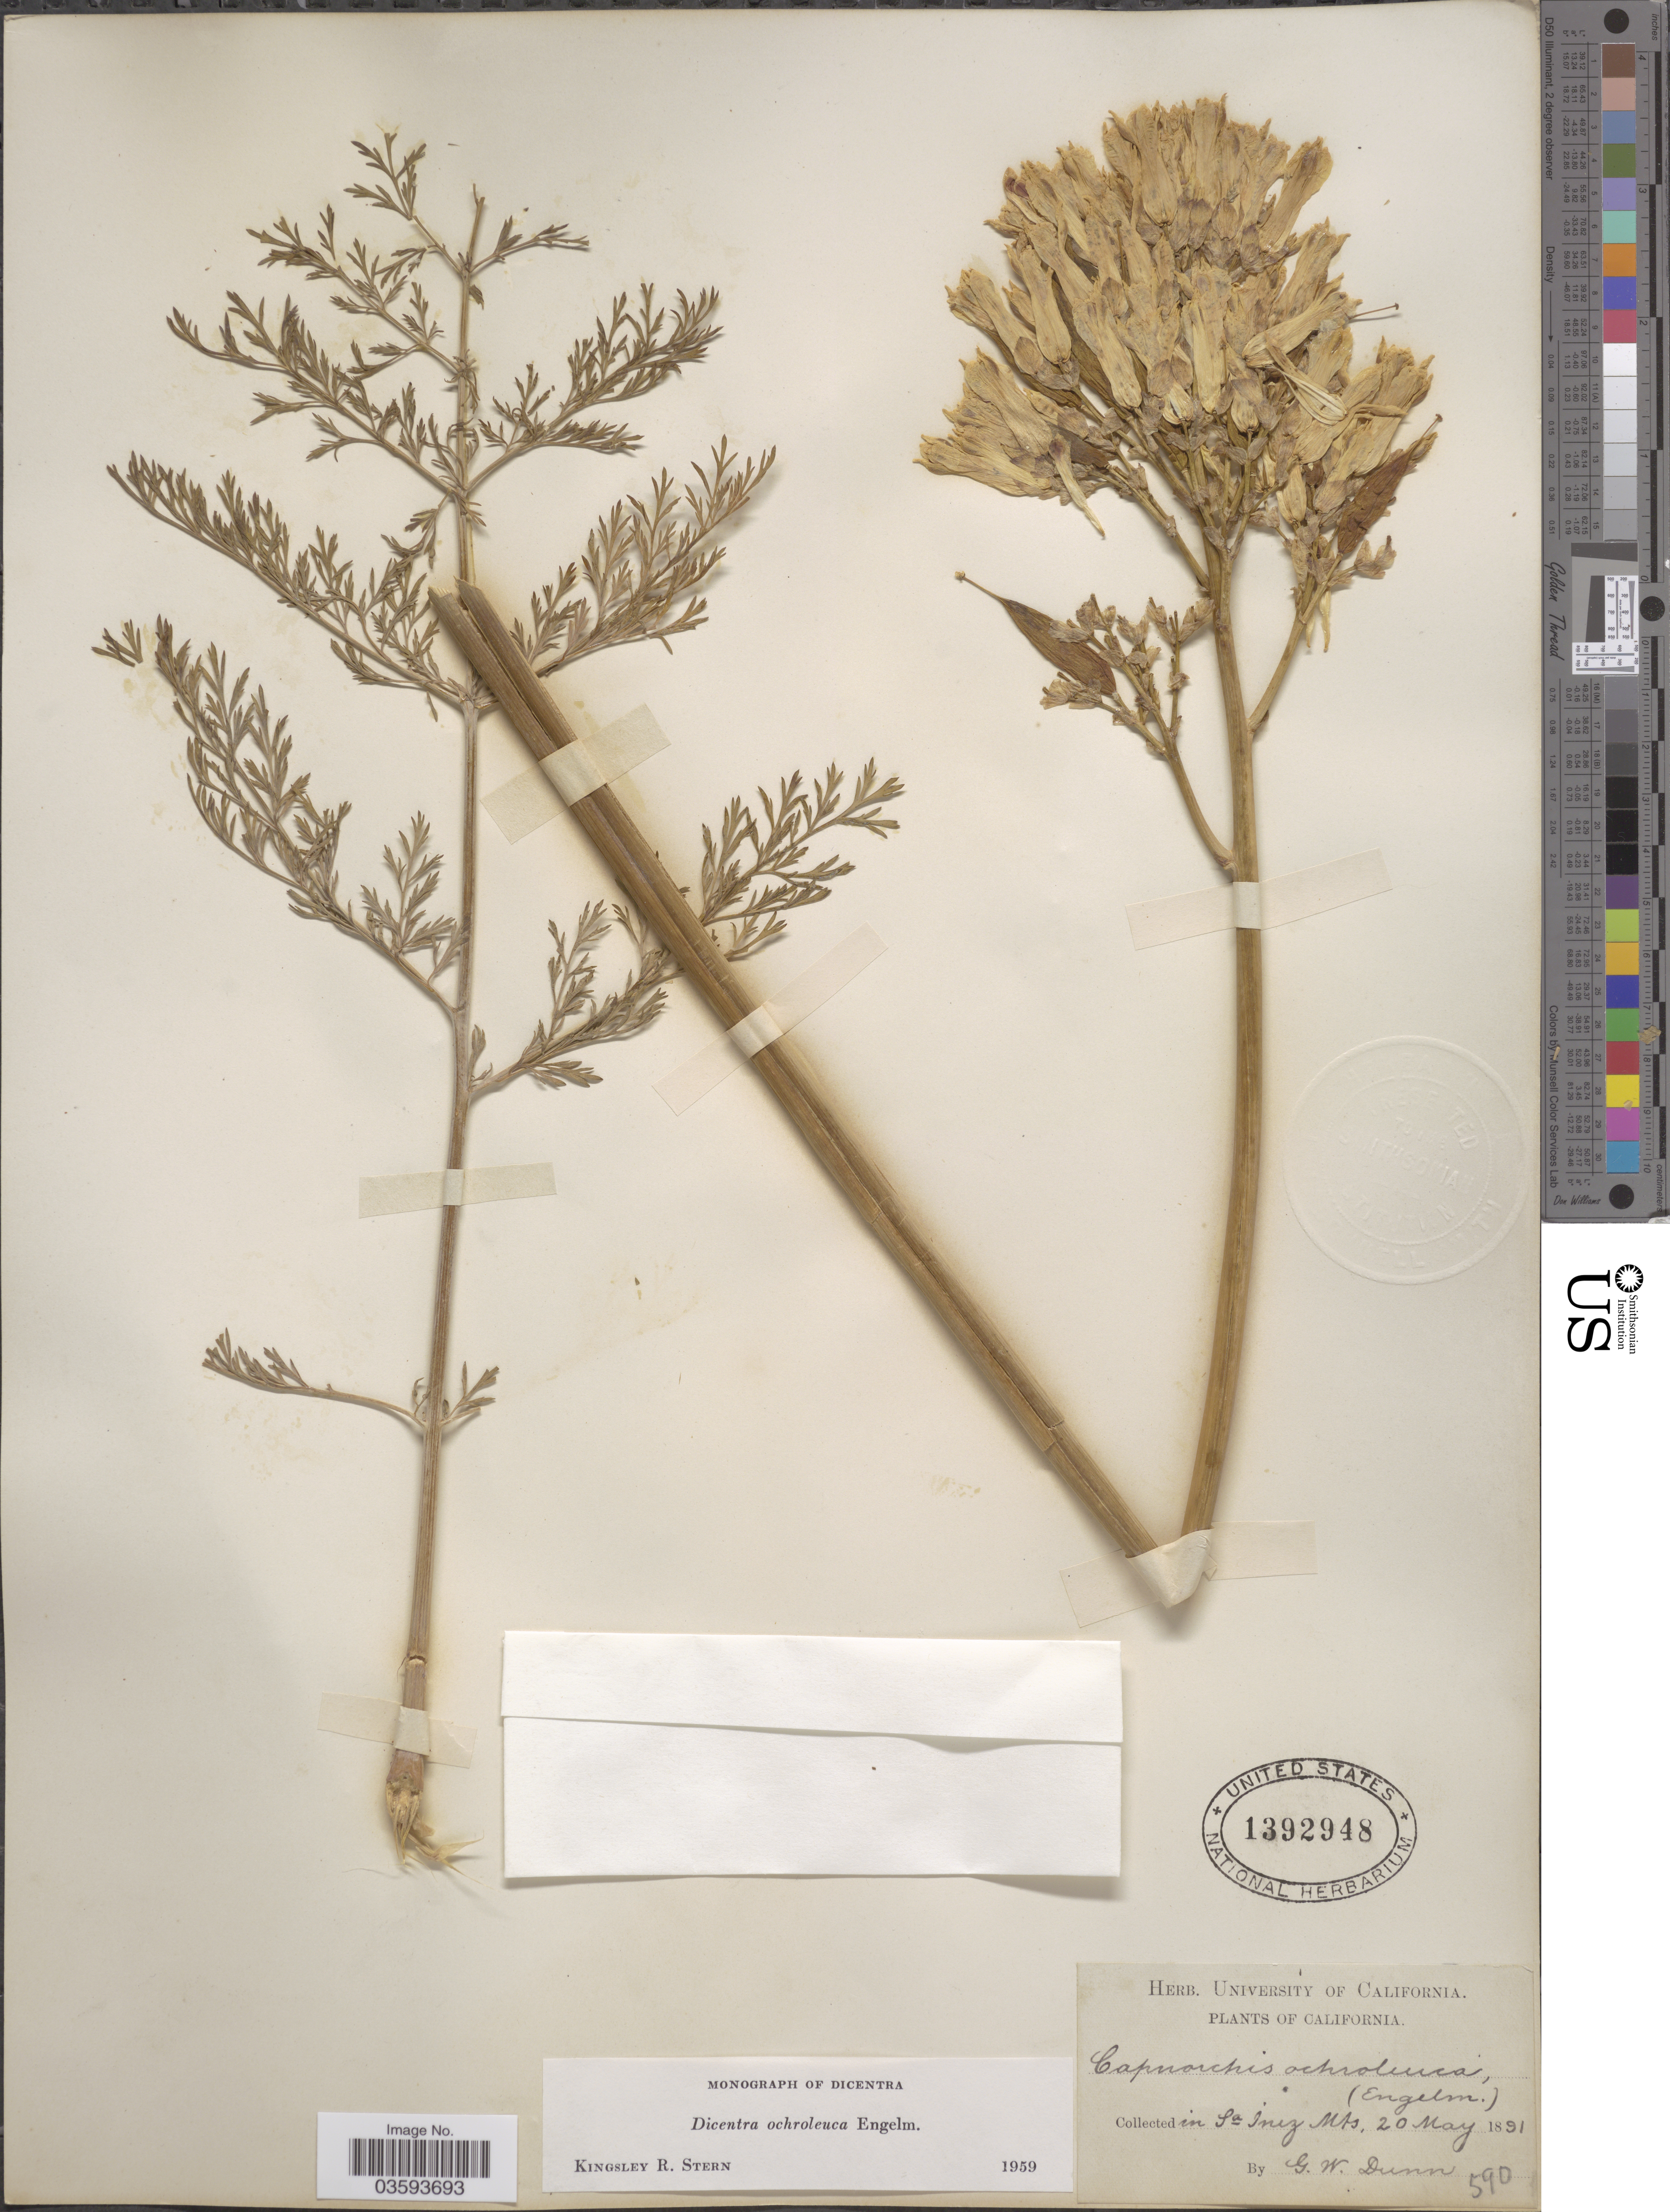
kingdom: Plantae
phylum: Tracheophyta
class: Magnoliopsida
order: Ranunculales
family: Papaveraceae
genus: Dicentra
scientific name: Dicentra ochroleuca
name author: Engelm.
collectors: G. W.Dunn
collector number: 590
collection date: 1891-05-20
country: United States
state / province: California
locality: In Sa. Inez Mts.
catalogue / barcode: US 1392948